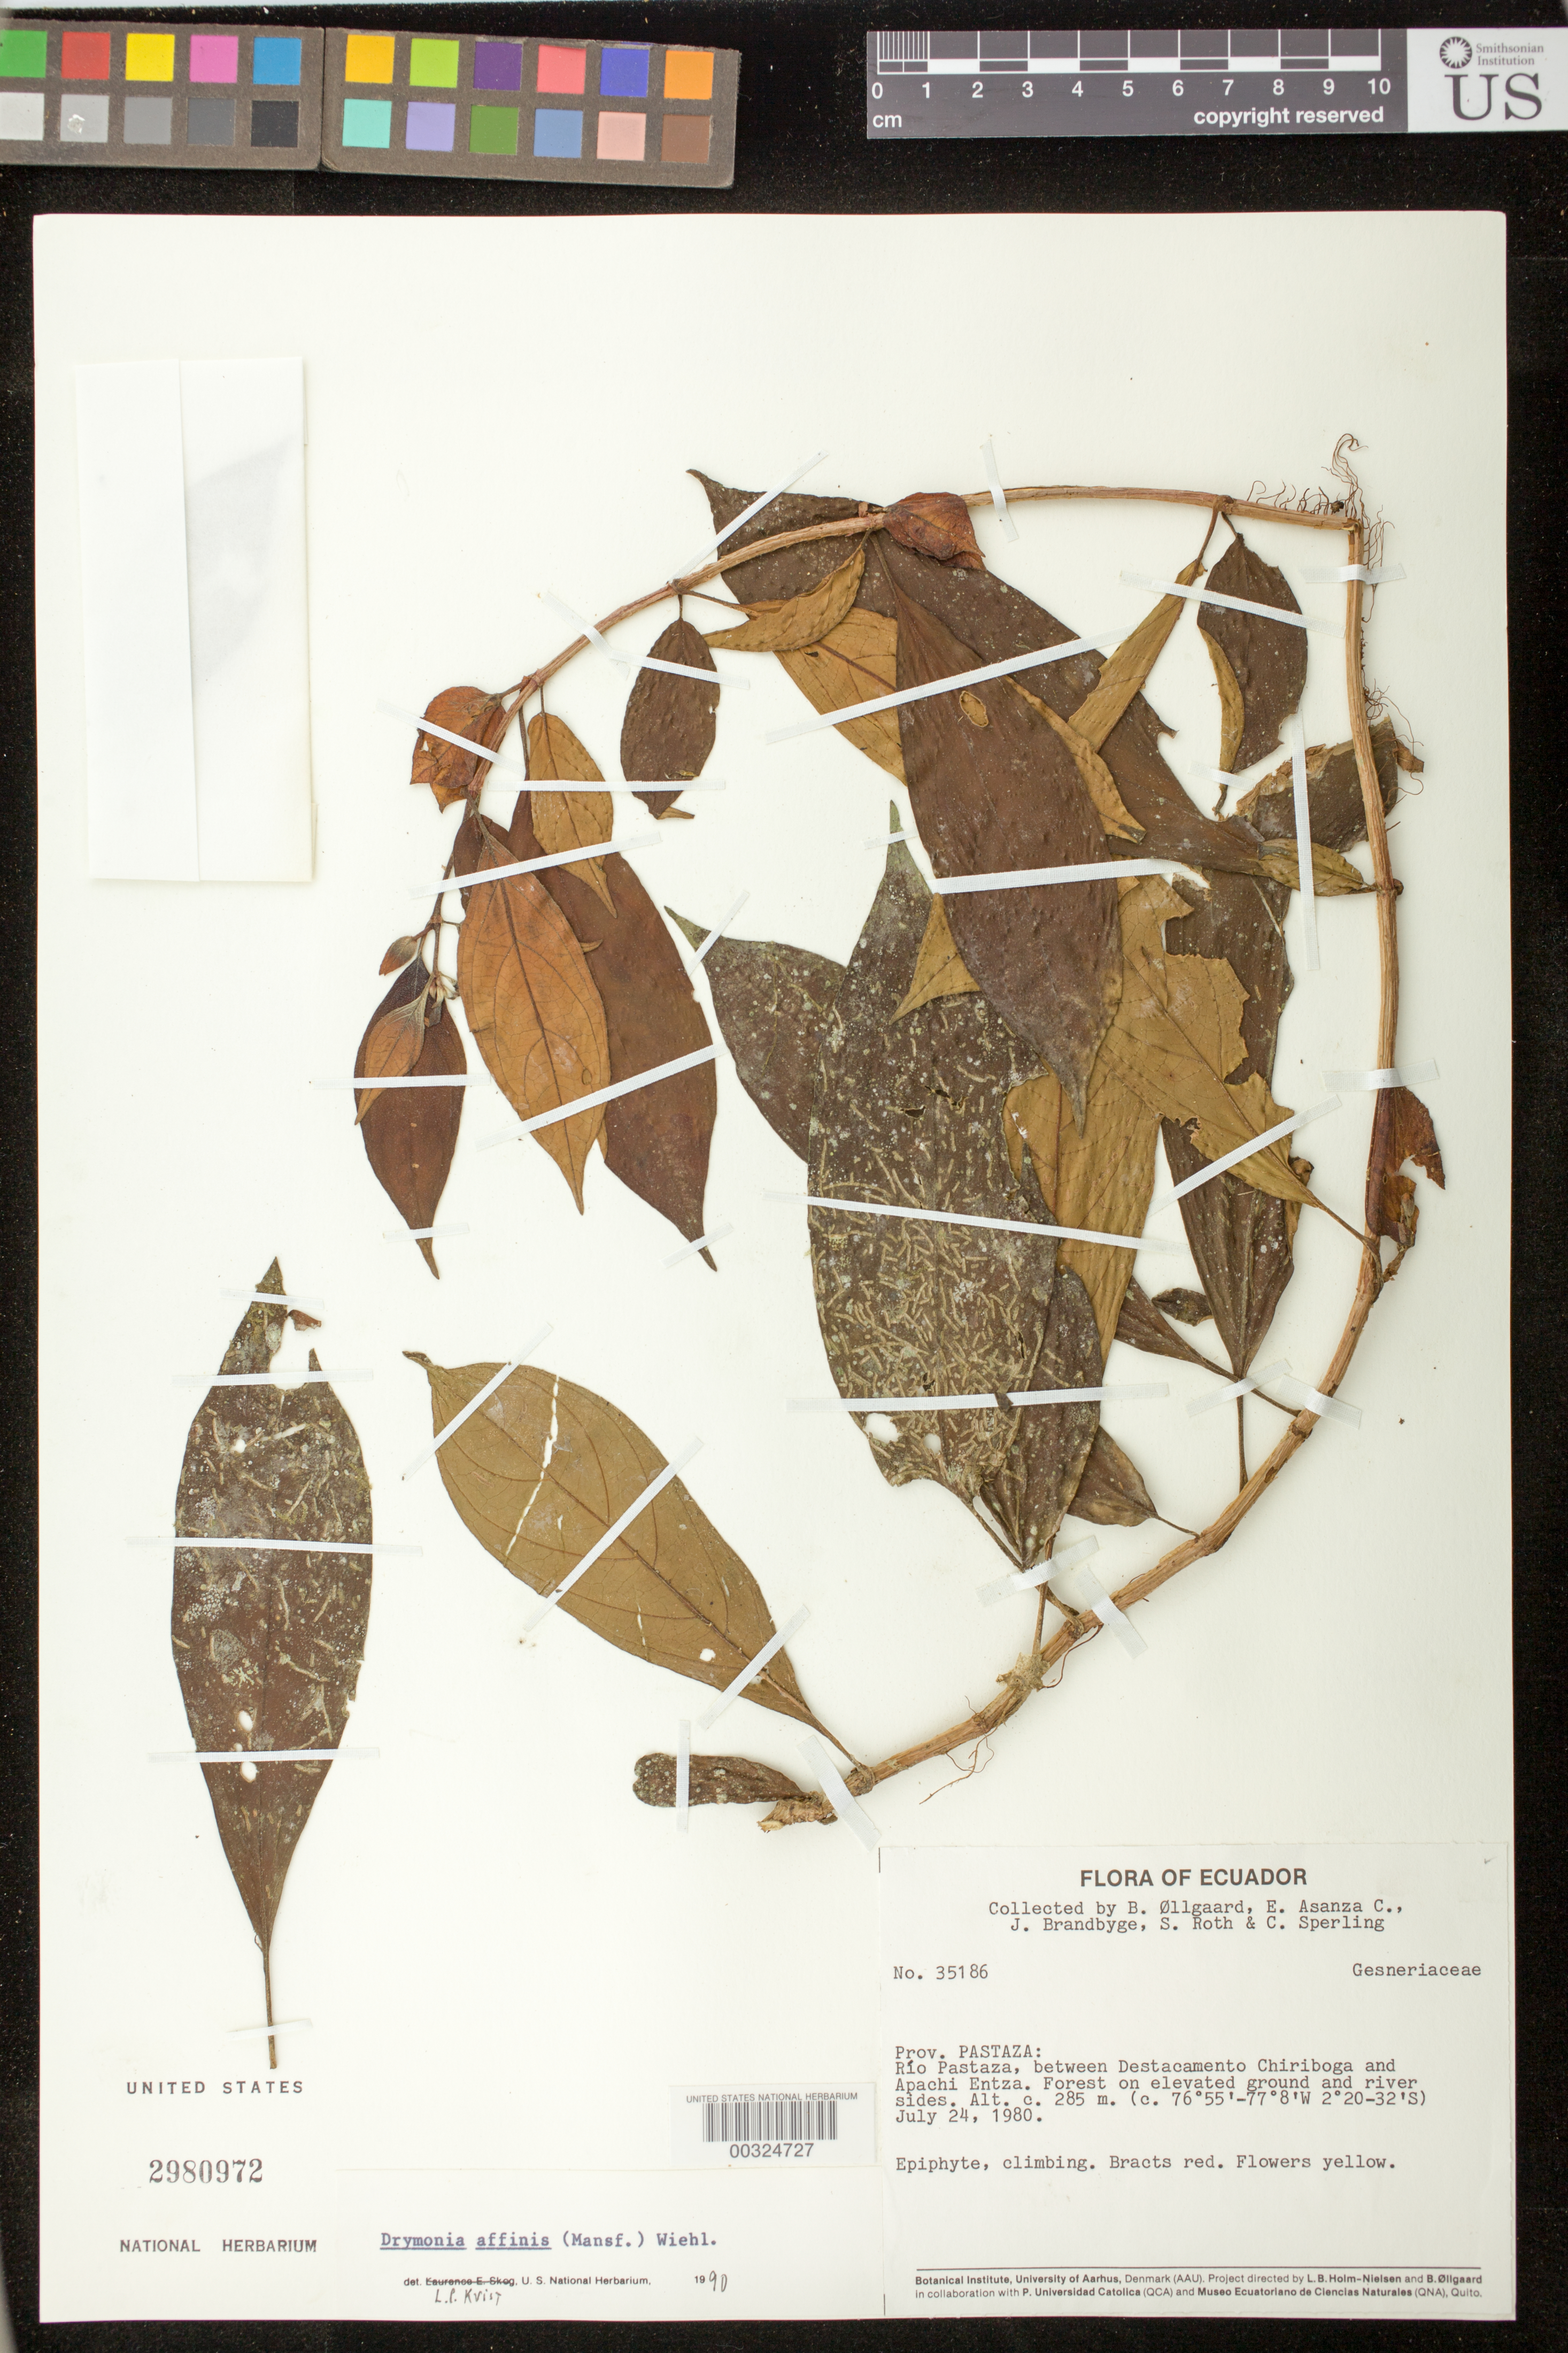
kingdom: Plantae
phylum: Tracheophyta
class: Magnoliopsida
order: Lamiales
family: Gesneriaceae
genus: Drymonia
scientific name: Drymonia affinis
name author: (Mansf.) Wiehler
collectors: B. Øllgaard, E. Asanza C., J. Brandbyge, S. Roth & C. Sperling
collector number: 35186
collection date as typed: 24 Jul 1980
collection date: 1980-07-24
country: Ecuador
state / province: Pastaza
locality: Rio Pastaza, between destacamento Chiriboga and Apachi Entza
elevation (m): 285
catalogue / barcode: US 2980972